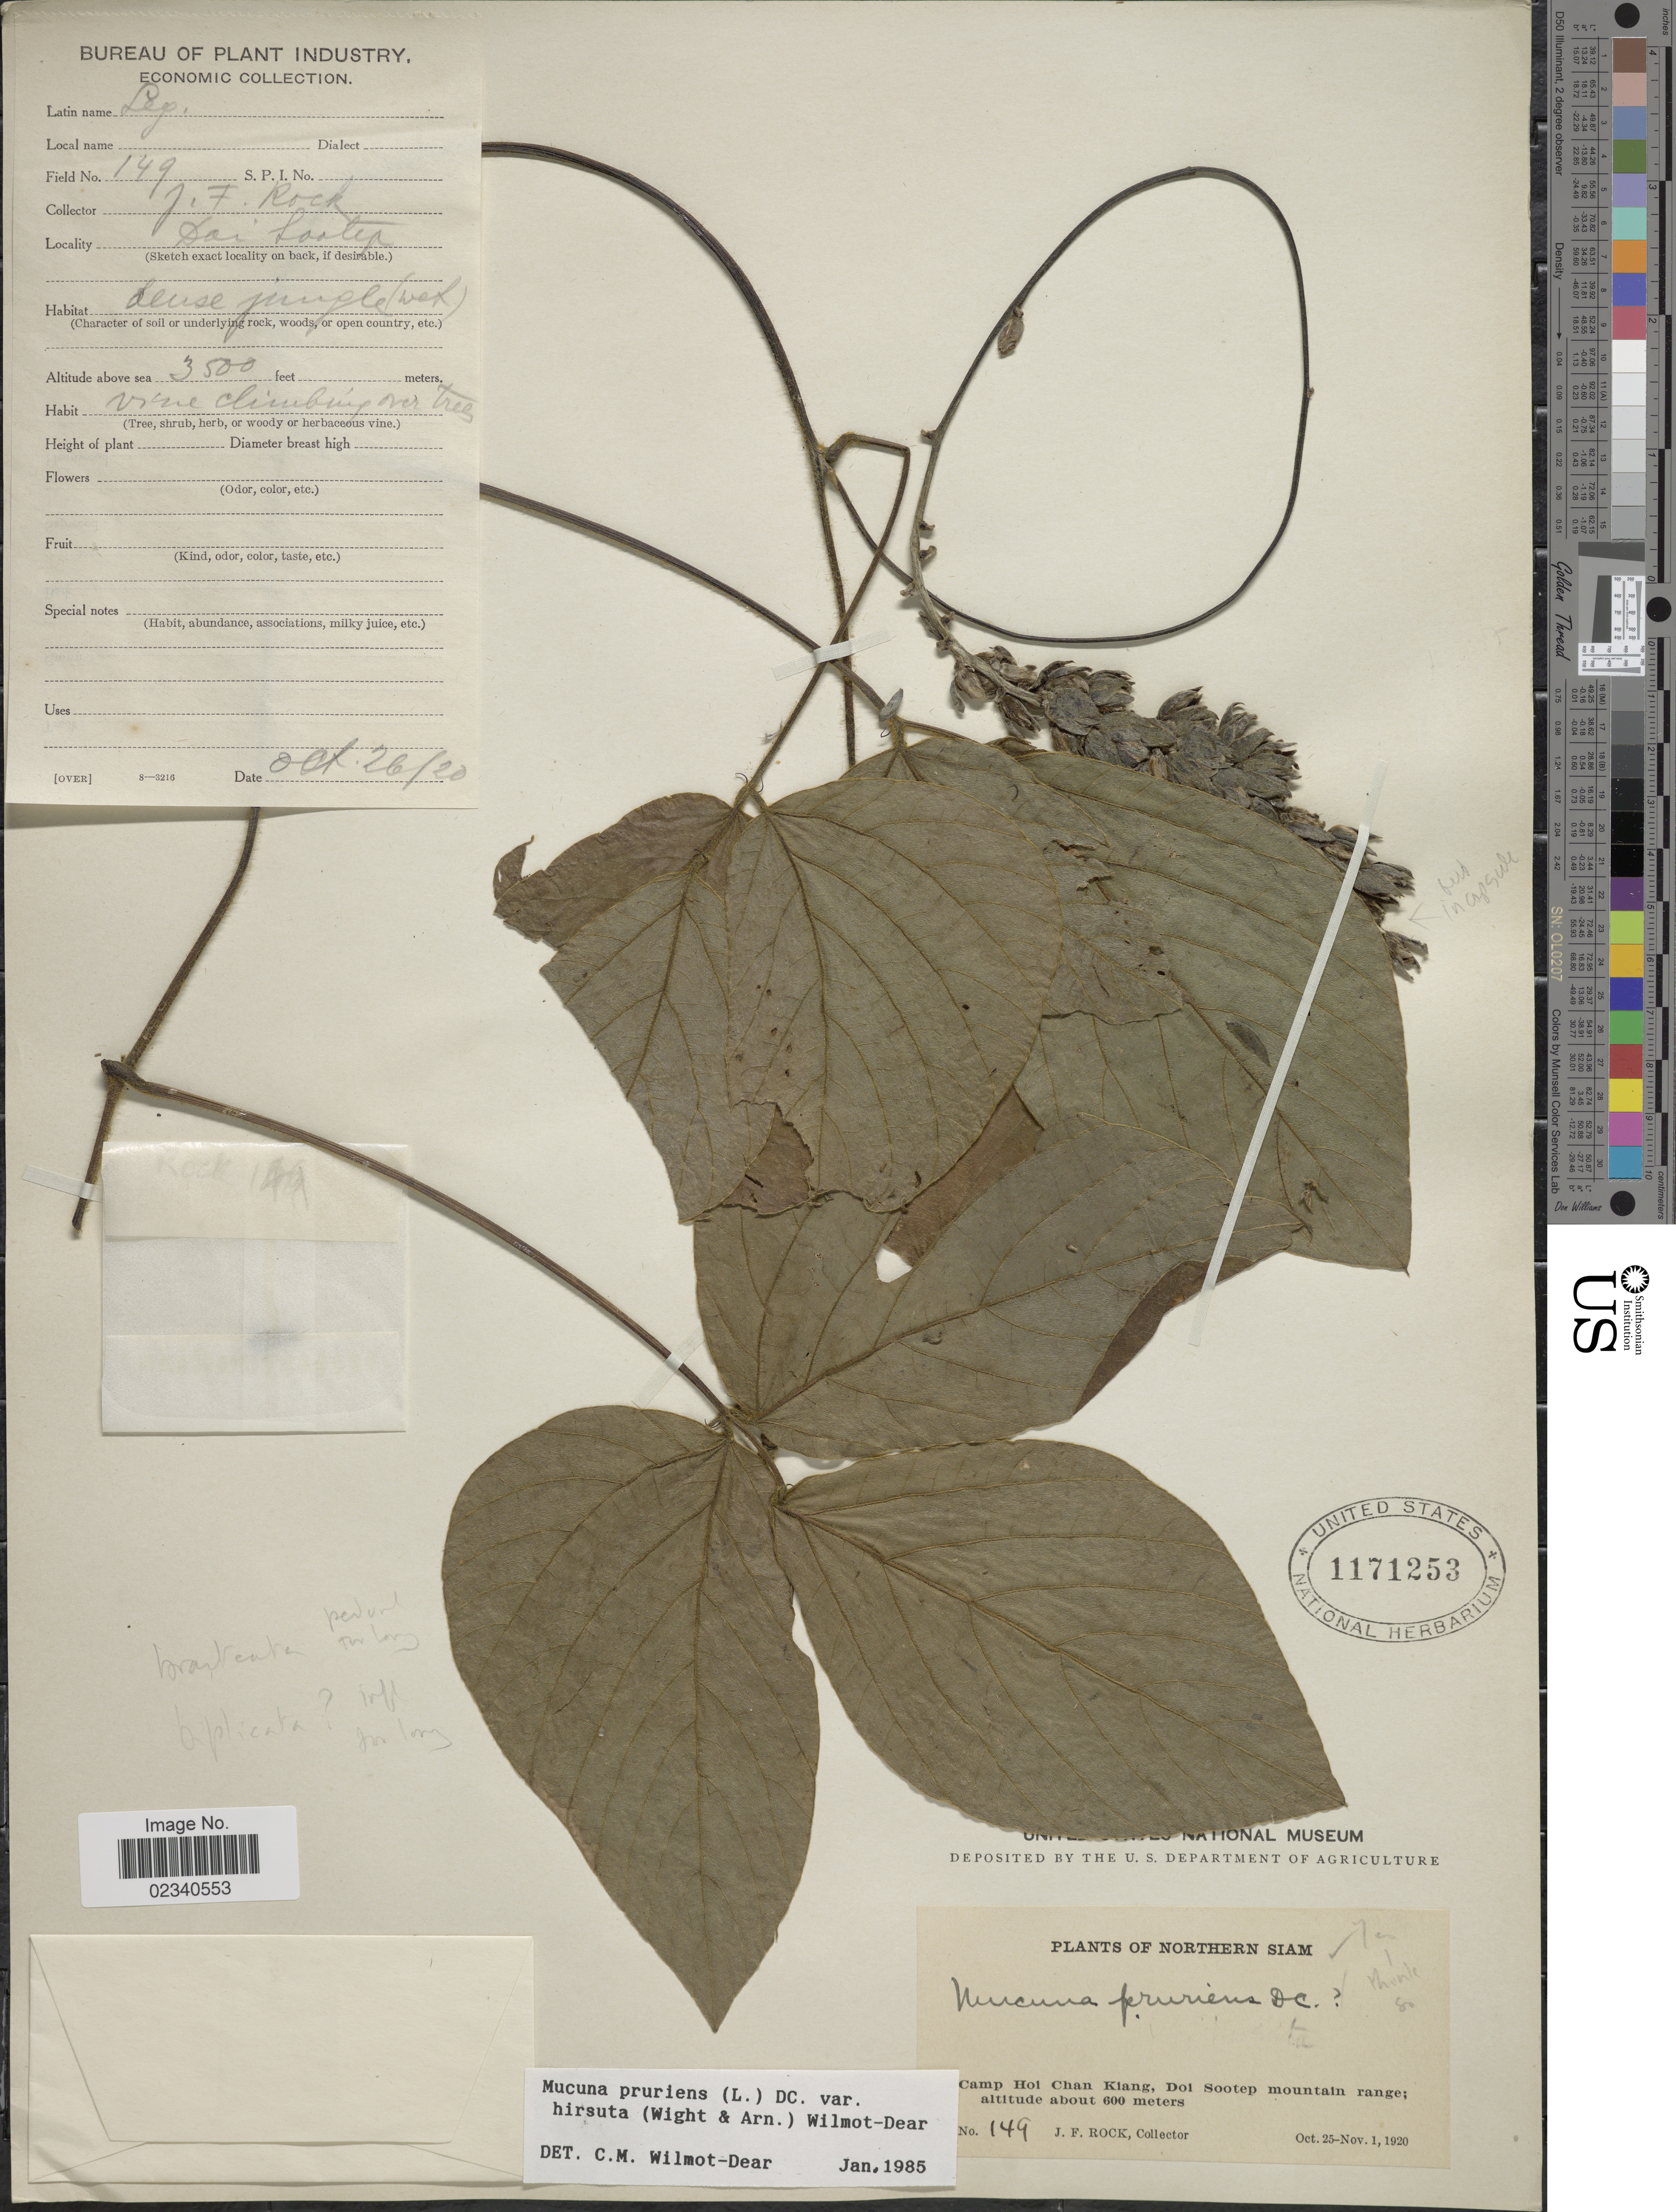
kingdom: Plantae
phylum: Tracheophyta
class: Magnoliopsida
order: Fabales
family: Fabaceae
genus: Mucuna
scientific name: Mucuna pruriens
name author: (L.) DC.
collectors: J. Rock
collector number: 149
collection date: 1920-10-25/1920-11-01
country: Thailand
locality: Northern Siam. Camp Hoi Chan Kiang, Doi Sootep mountain range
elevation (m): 1067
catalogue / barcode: US 1171253